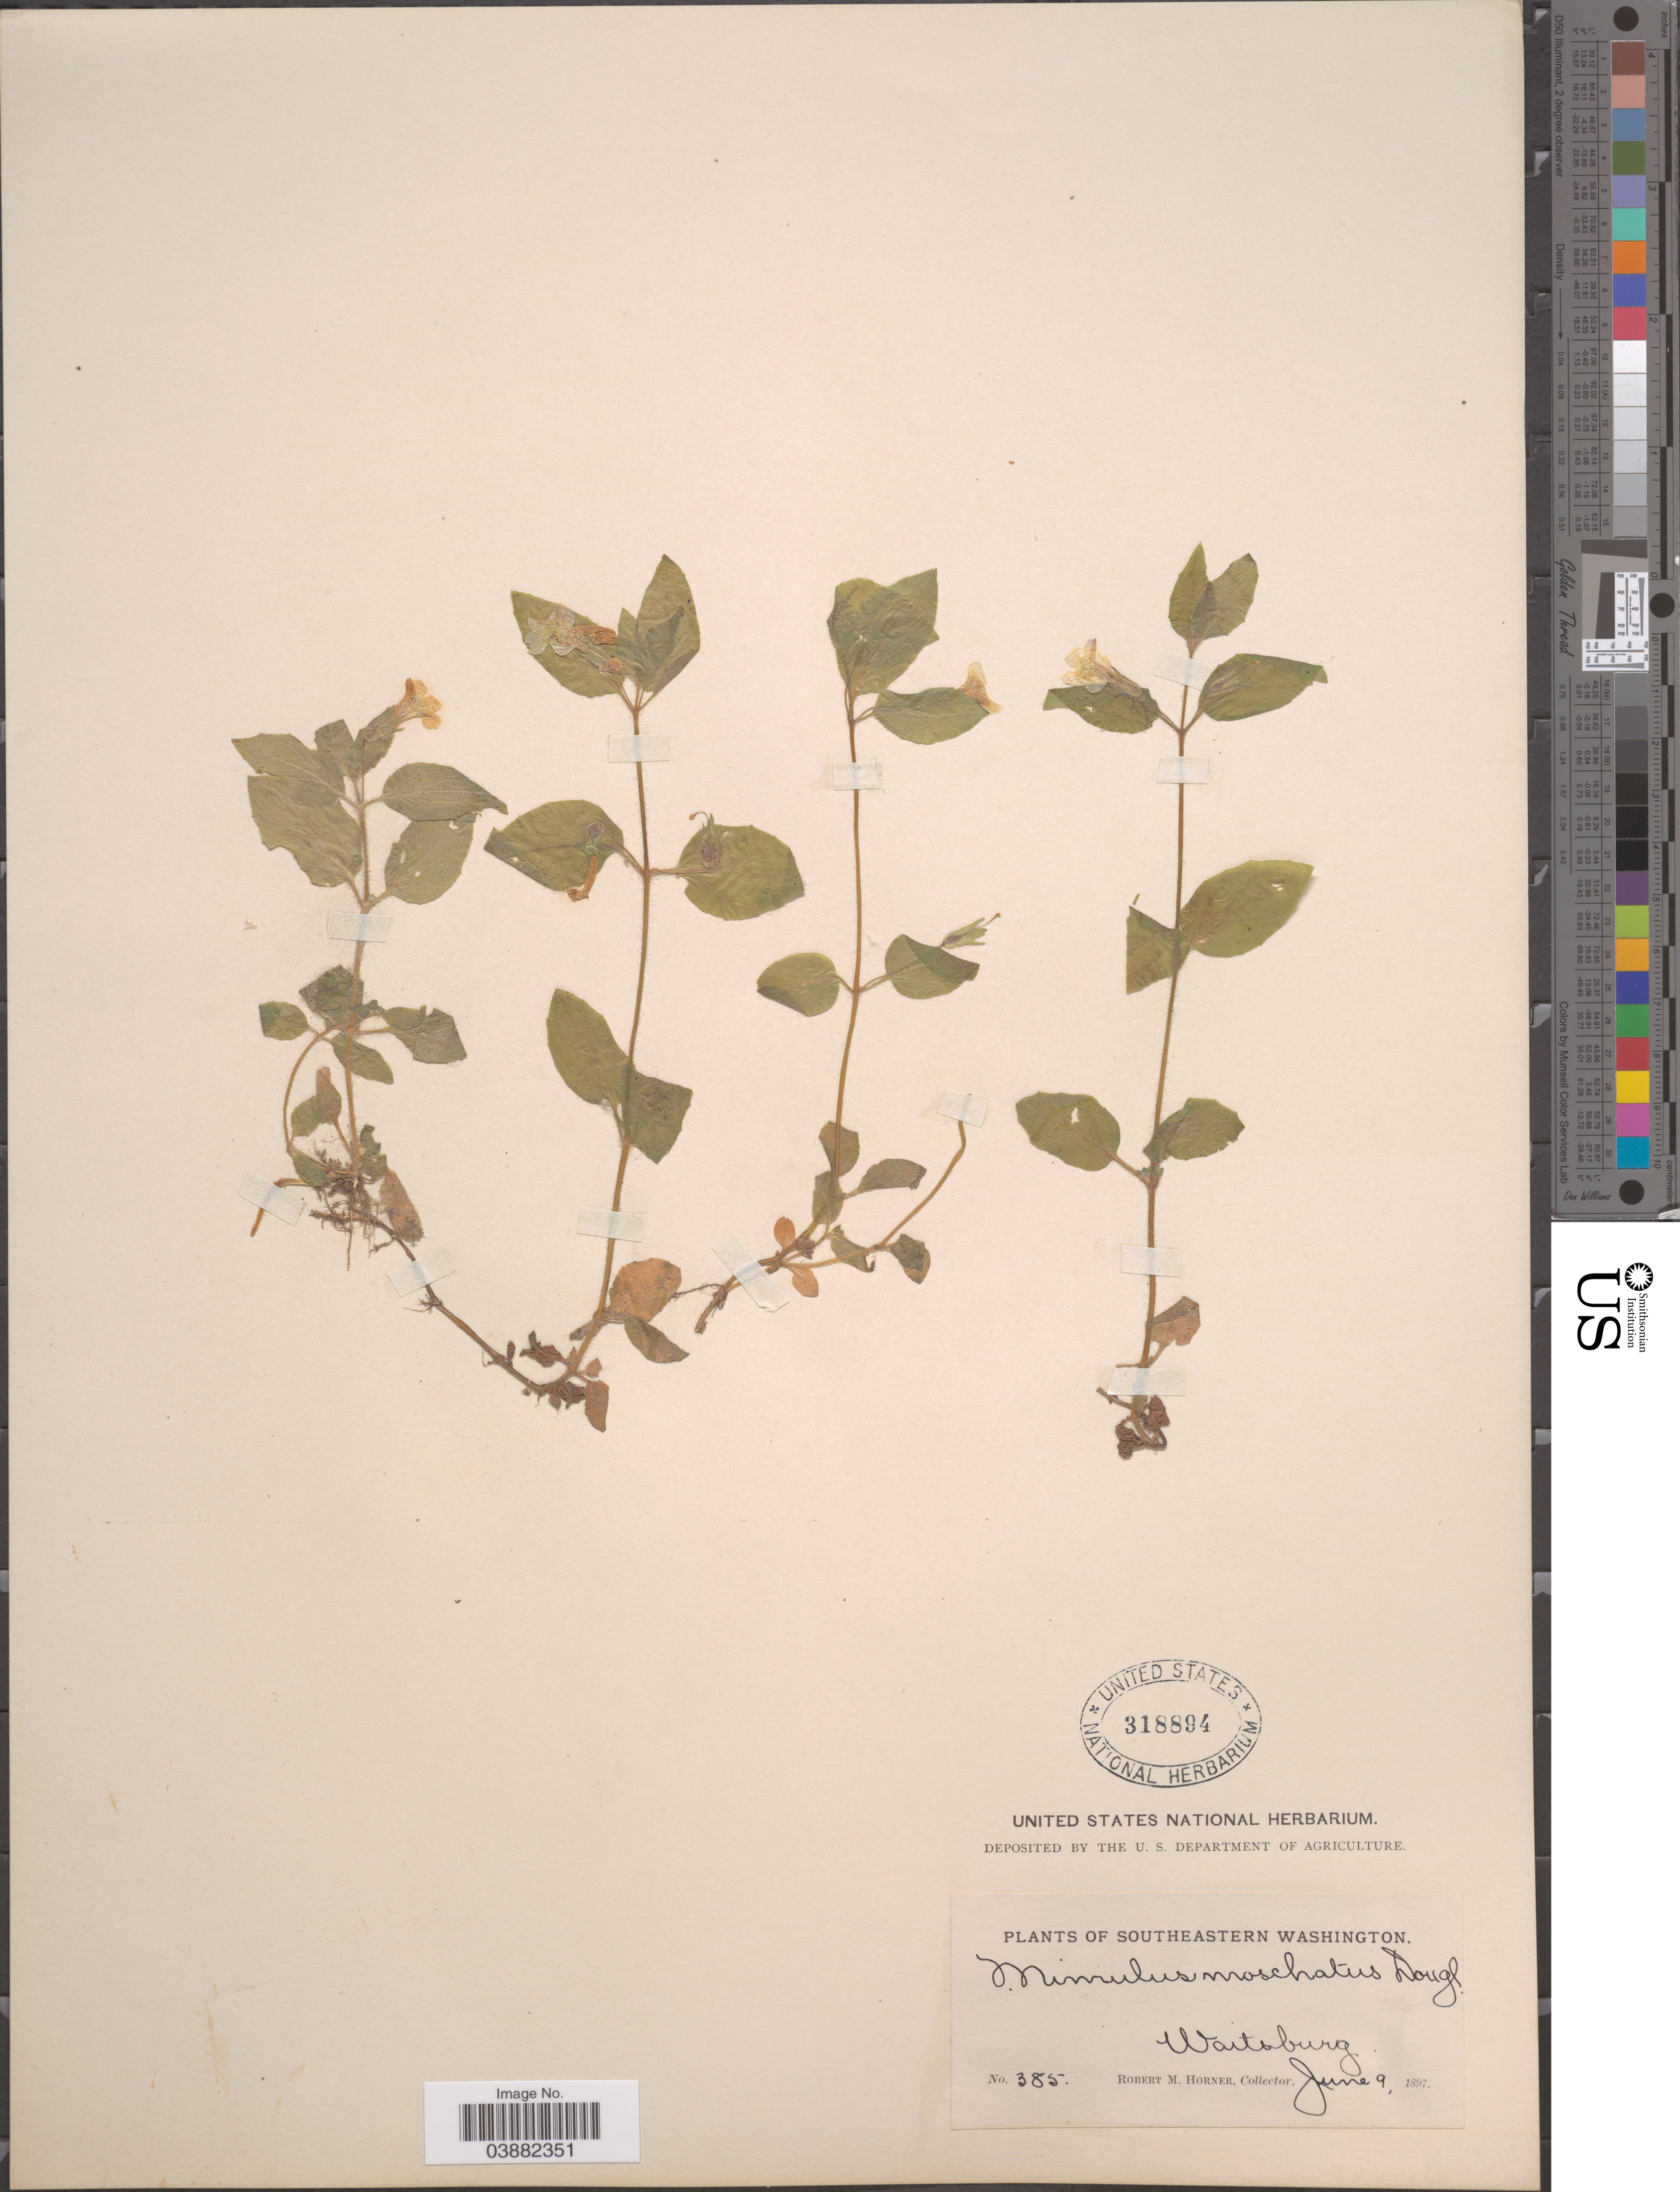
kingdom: Plantae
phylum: Tracheophyta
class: Magnoliopsida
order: Lamiales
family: Phrymaceae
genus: Mimulus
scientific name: Mimulus moschatus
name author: Douglas ex Lindl.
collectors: R. Horner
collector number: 385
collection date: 1897-06-09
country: United States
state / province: Washington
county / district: Walla Walla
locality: Southeastern Washington. Waitsburg.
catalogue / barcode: US 318894